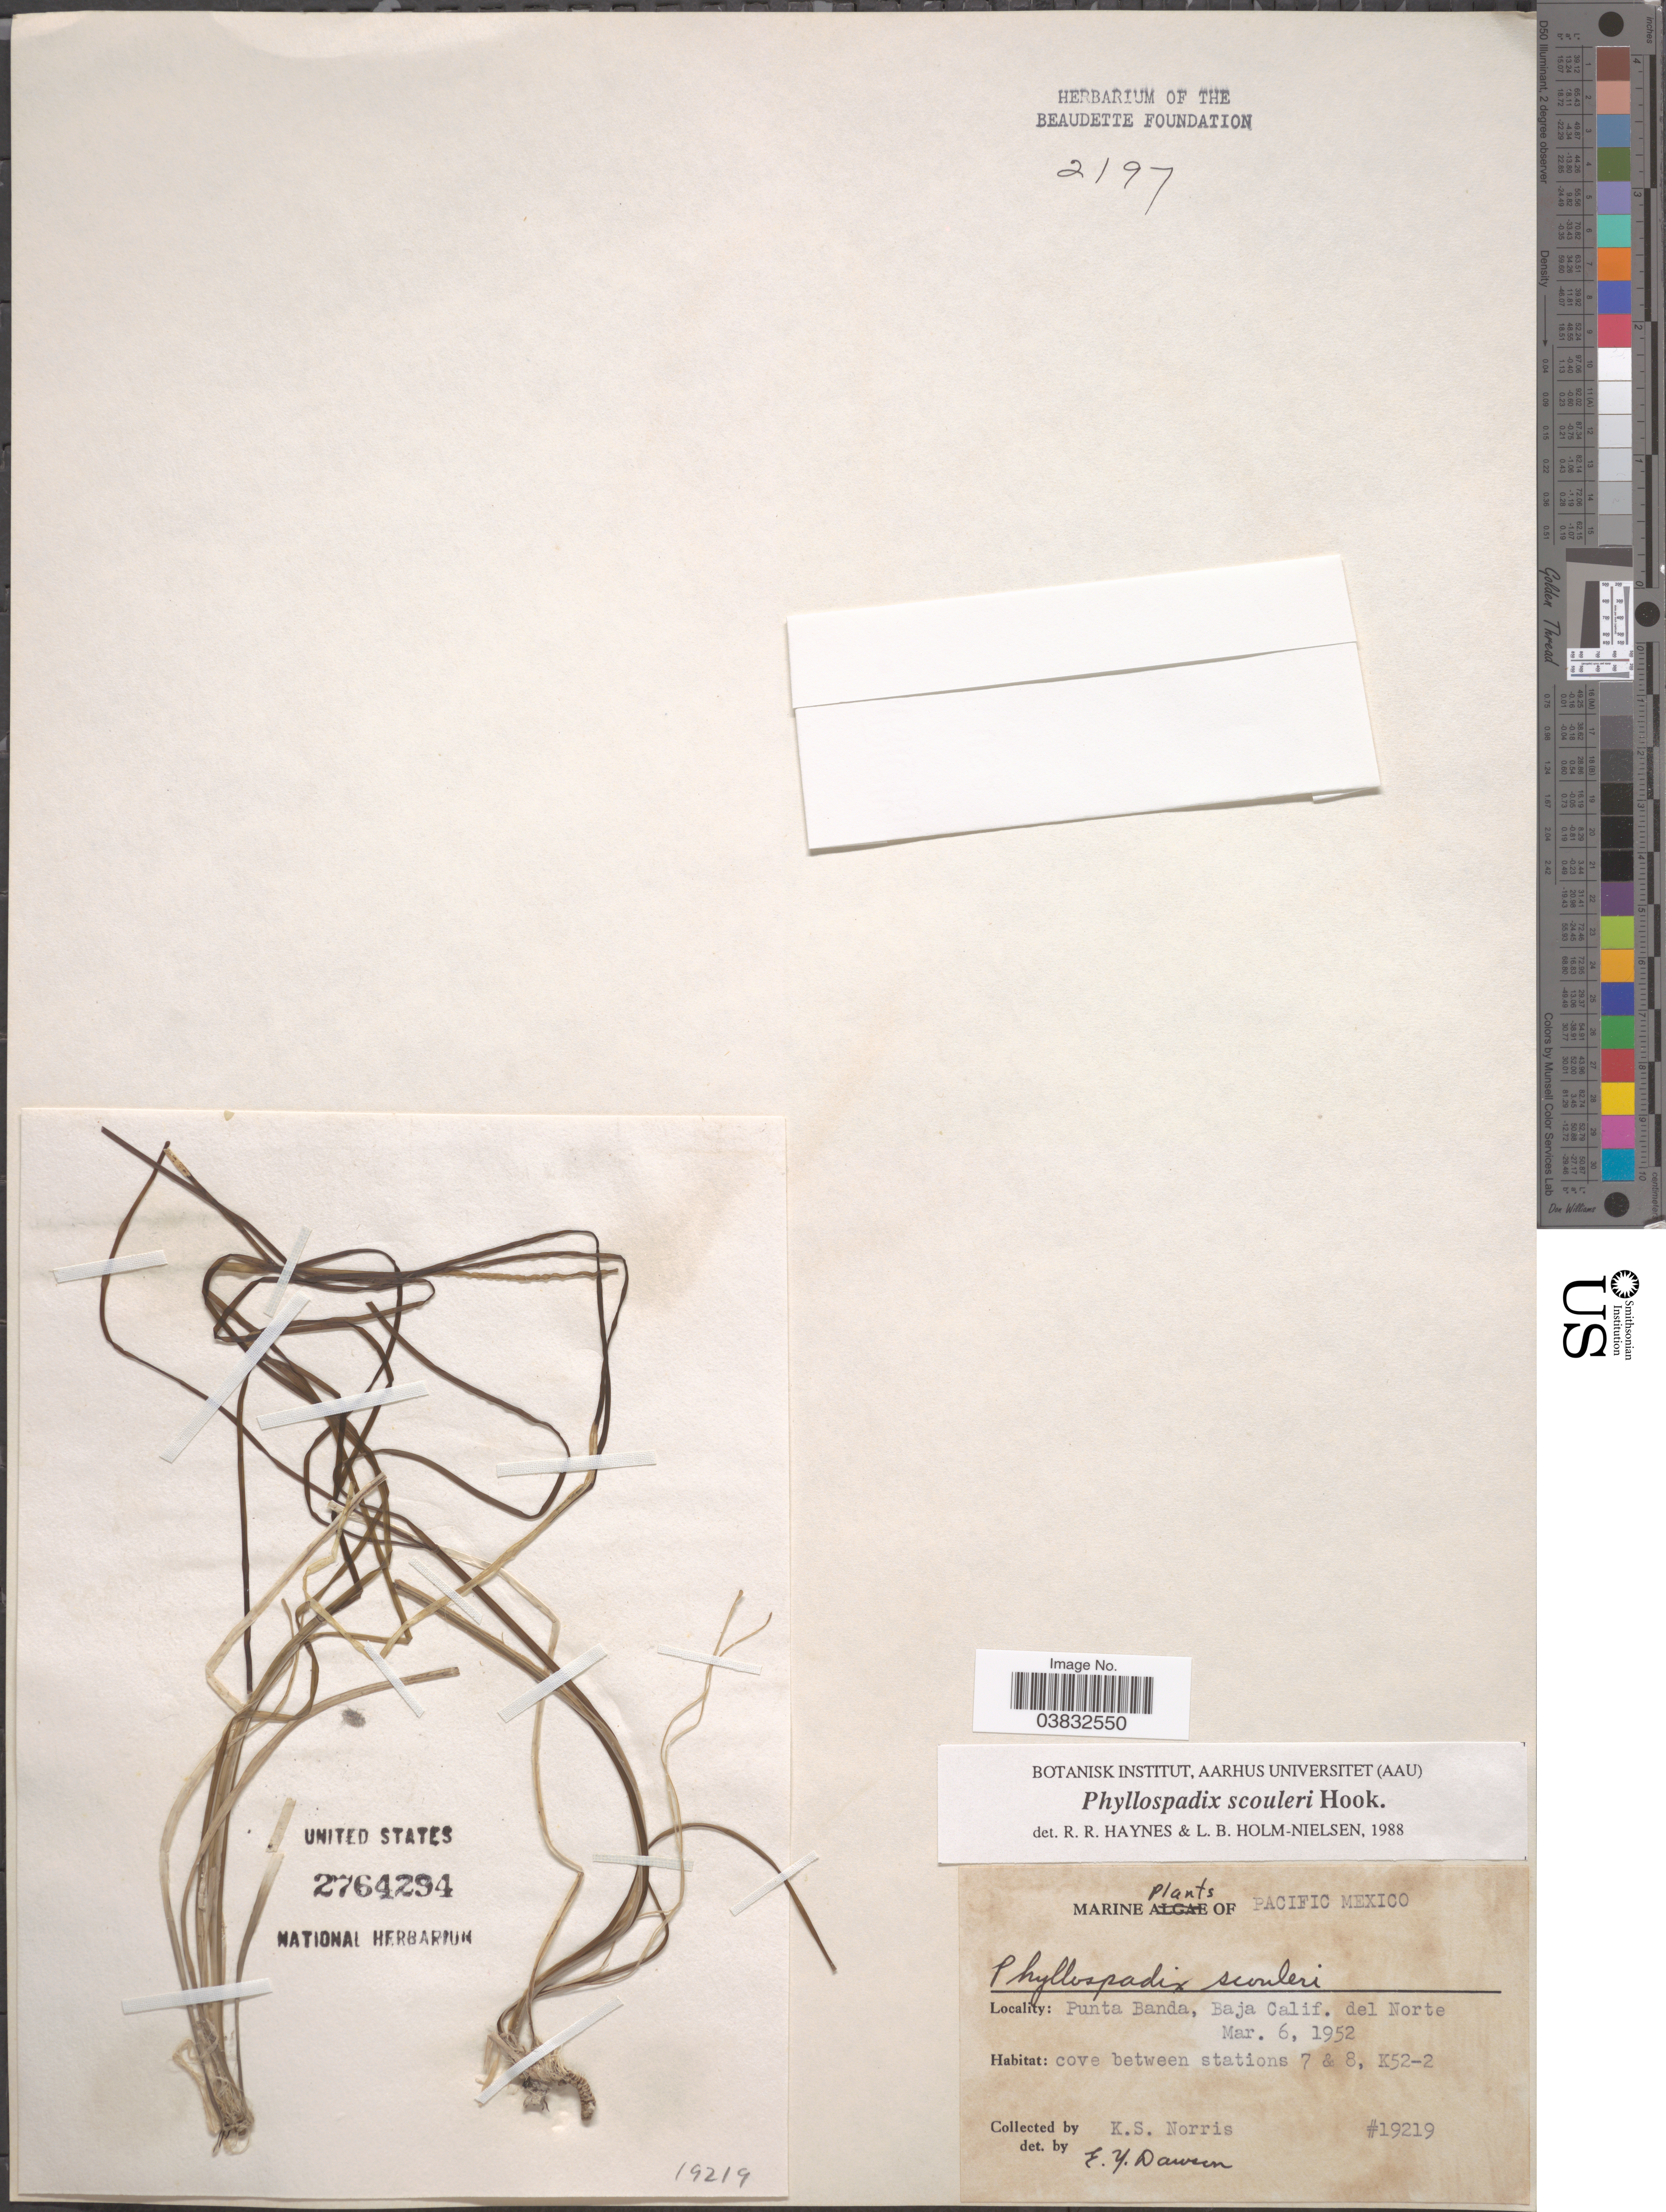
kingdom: Plantae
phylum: Tracheophyta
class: Liliopsida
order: Alismatales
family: Zosteraceae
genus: Phyllospadix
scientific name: Phyllospadix scouleri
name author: Hook.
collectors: K. S. Norris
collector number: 19219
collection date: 1952-03-06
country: Mexico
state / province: Baja California Norte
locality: Pacific Mexico. Punta Banda.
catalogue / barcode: US 2764294